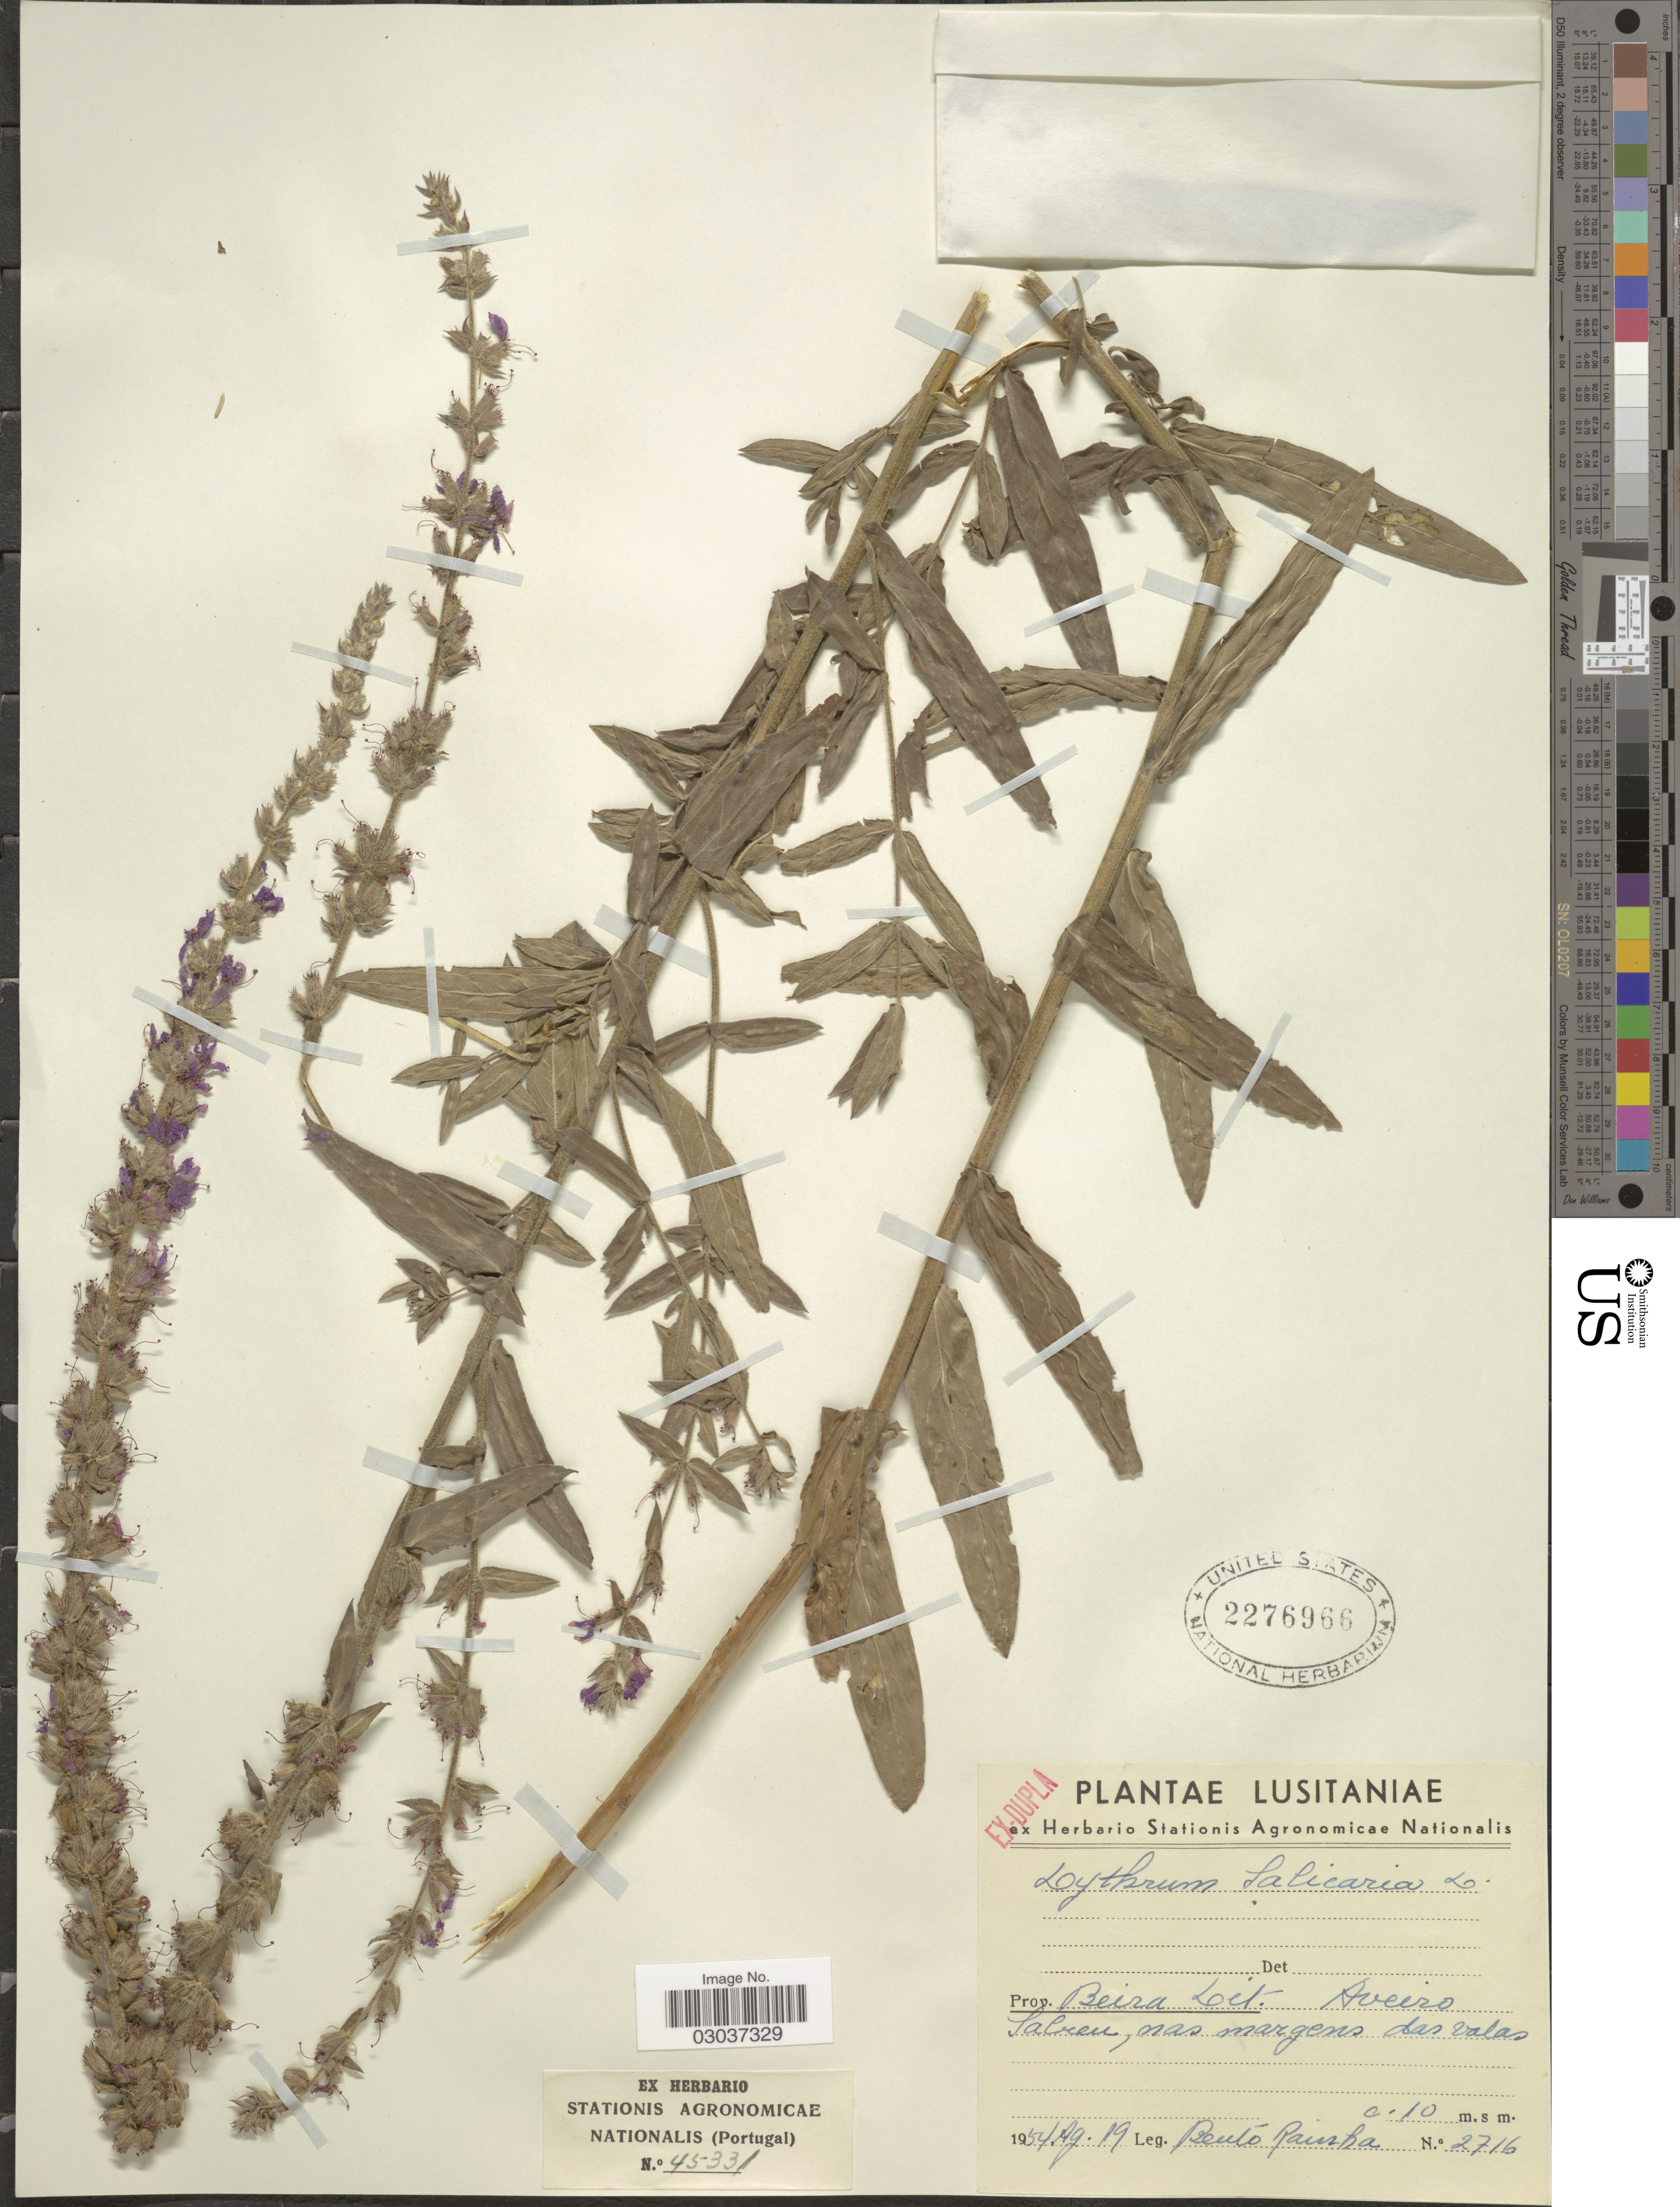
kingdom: Plantae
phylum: Tracheophyta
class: Magnoliopsida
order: Myrtales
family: Lythraceae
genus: Lythrum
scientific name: Lythrum salicaria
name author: L.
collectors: B. Rainha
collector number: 2716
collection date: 1954-08-19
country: Portugal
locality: Lusitaniae. Prov. Beira Lit. Aveiro Salreu, nas margens das valas.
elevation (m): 10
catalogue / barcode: US 2276966